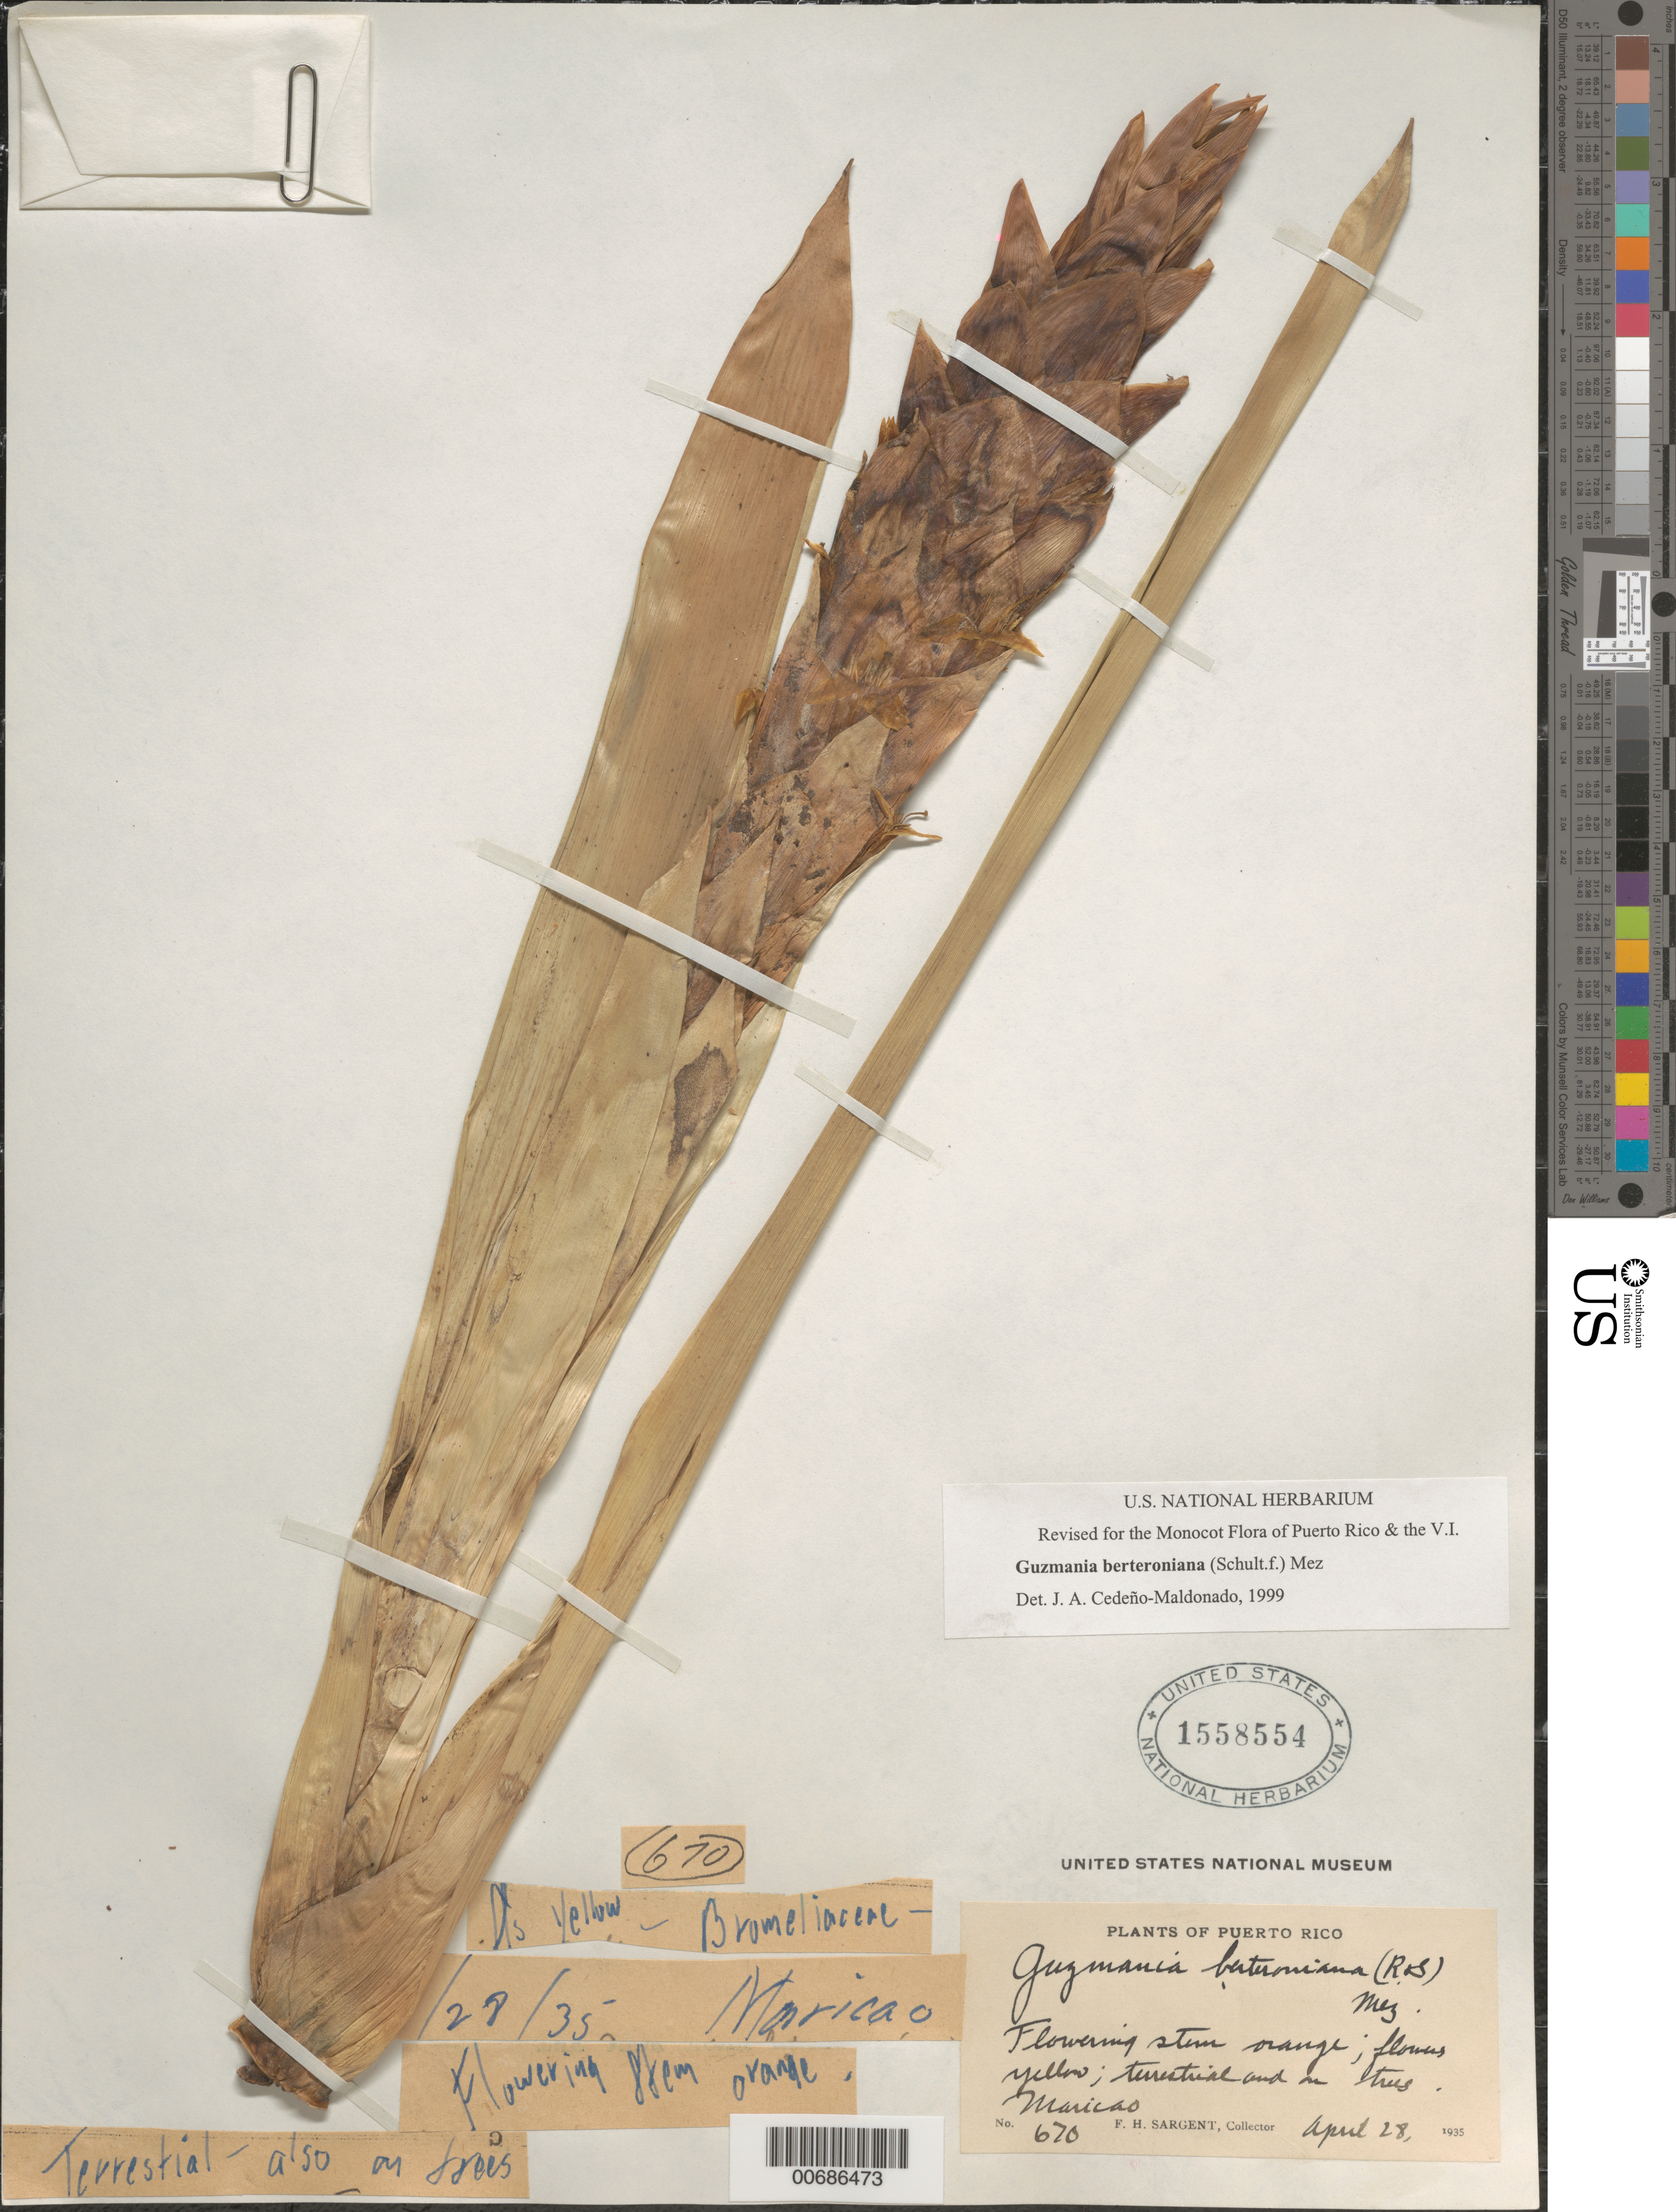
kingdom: Plantae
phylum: Tracheophyta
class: Liliopsida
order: Poales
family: Bromeliaceae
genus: Guzmania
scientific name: Guzmania berteroniana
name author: (Schult. & Schult. f.) Mez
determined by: Cedeño-Maldonado, J. A.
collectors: F. H. Sargent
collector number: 670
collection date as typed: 28 Apr 1935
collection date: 1935-04-28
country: Puerto Rico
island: Greater Antilles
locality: Maricao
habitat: terrestrial and in trees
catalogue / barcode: US 1558554